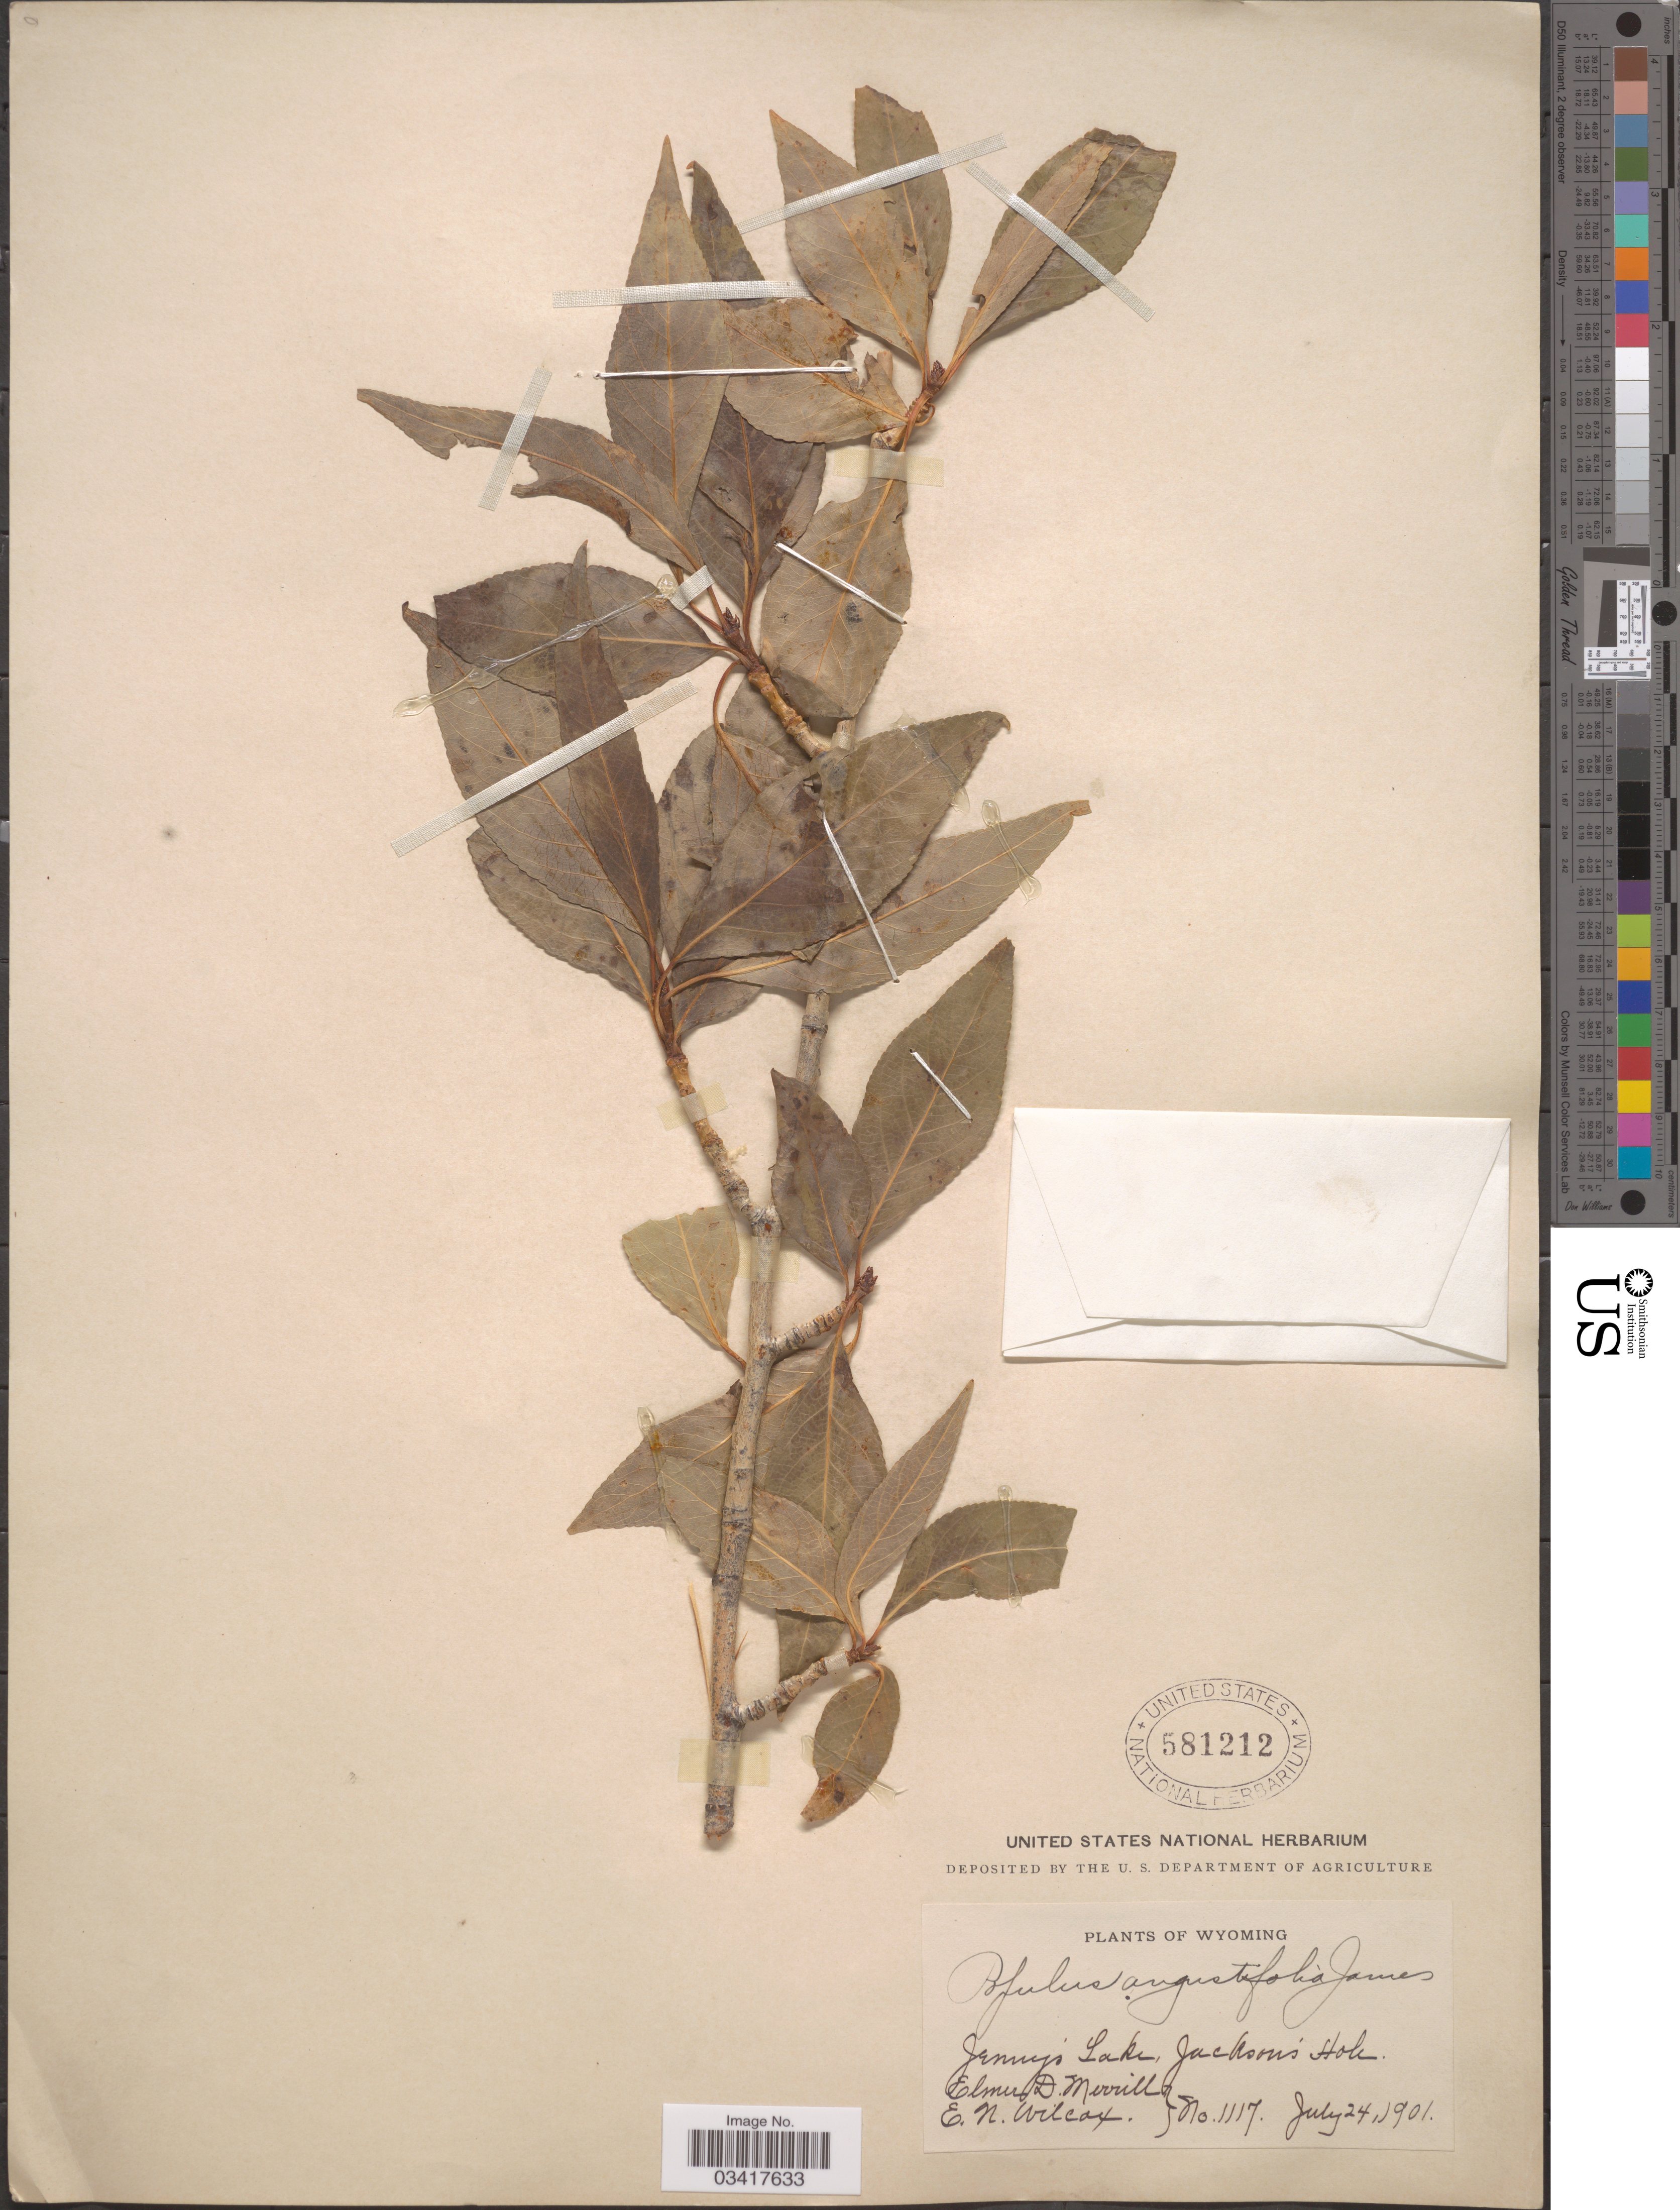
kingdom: Plantae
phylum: Tracheophyta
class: Magnoliopsida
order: Malpighiales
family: Salicaceae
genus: Populus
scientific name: Populus angustifolia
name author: E. James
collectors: E. D. Merrill & E. Wilcox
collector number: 1117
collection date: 1901-07-24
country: United States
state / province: Wyoming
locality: Jenny's Lake, Jackson's Hole.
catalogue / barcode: US 581212